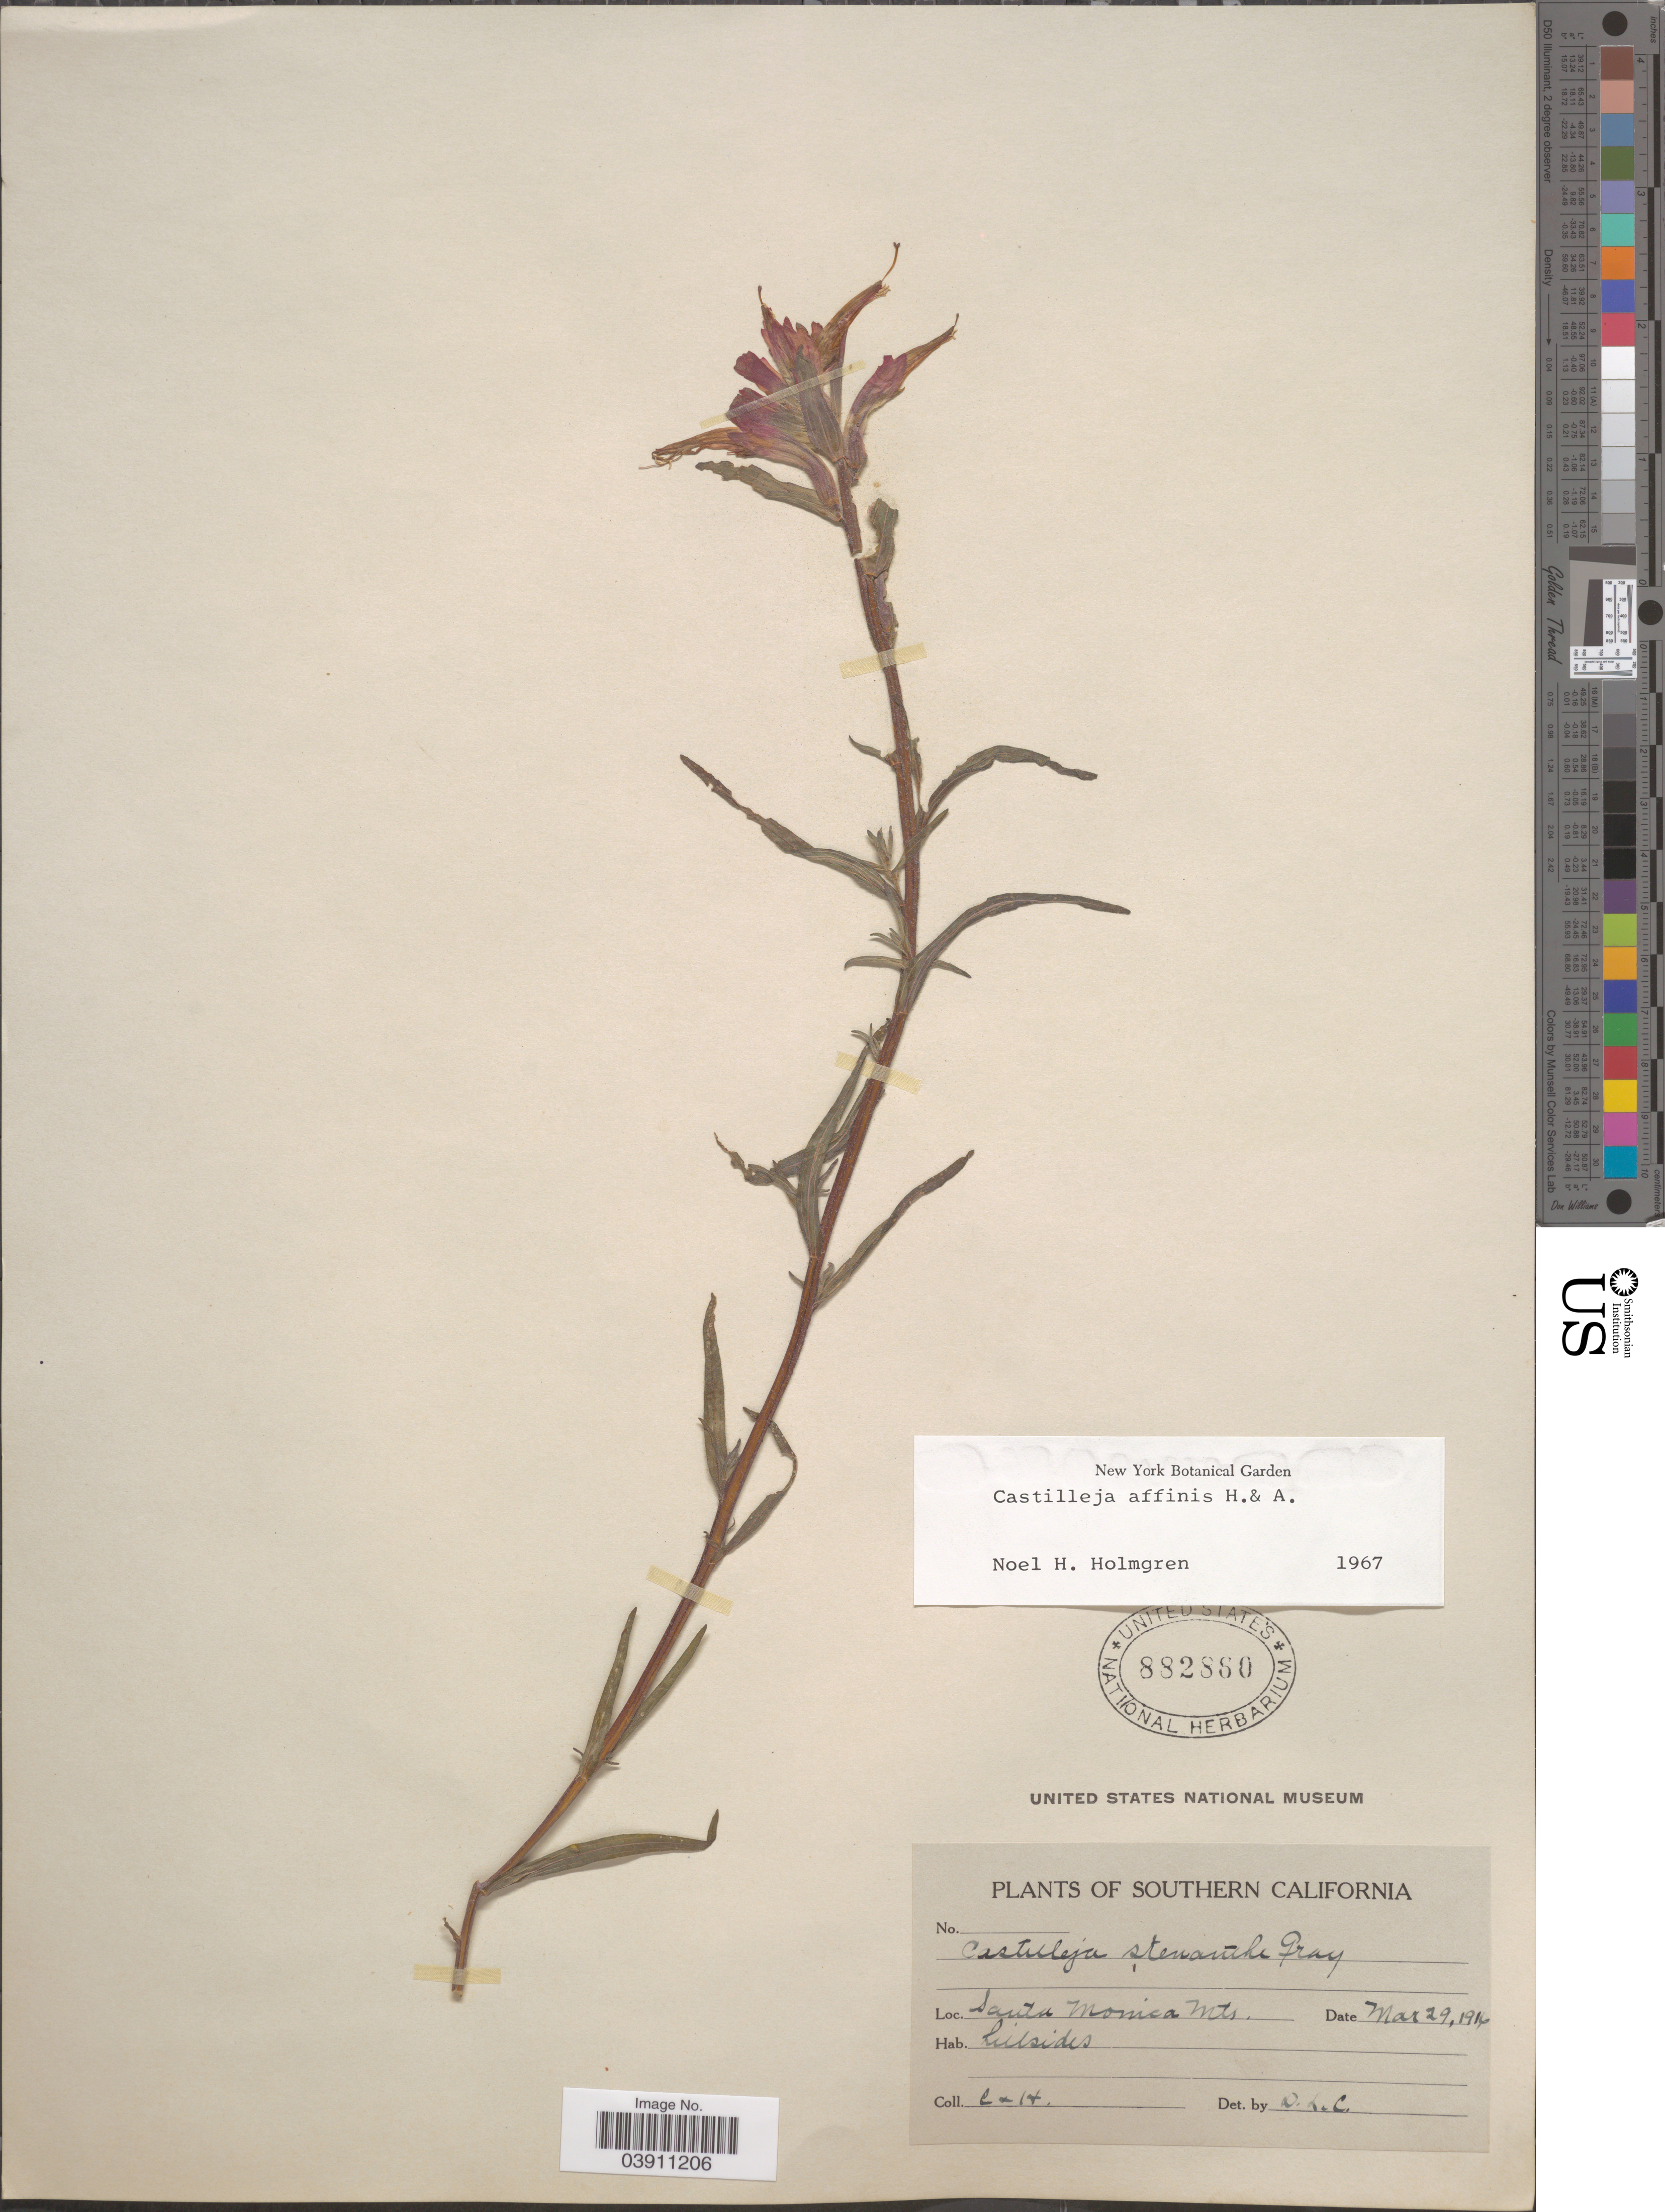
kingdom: Plantae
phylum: Tracheophyta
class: Magnoliopsida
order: Lamiales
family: Orobanchaceae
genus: Castilleja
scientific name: Castilleja affinis subsp. neglecta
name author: (Zeile) T.I. Chuang & Heckard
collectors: C. & H.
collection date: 1916-03-29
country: United States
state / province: California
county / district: Los Angeles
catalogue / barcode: US 882880